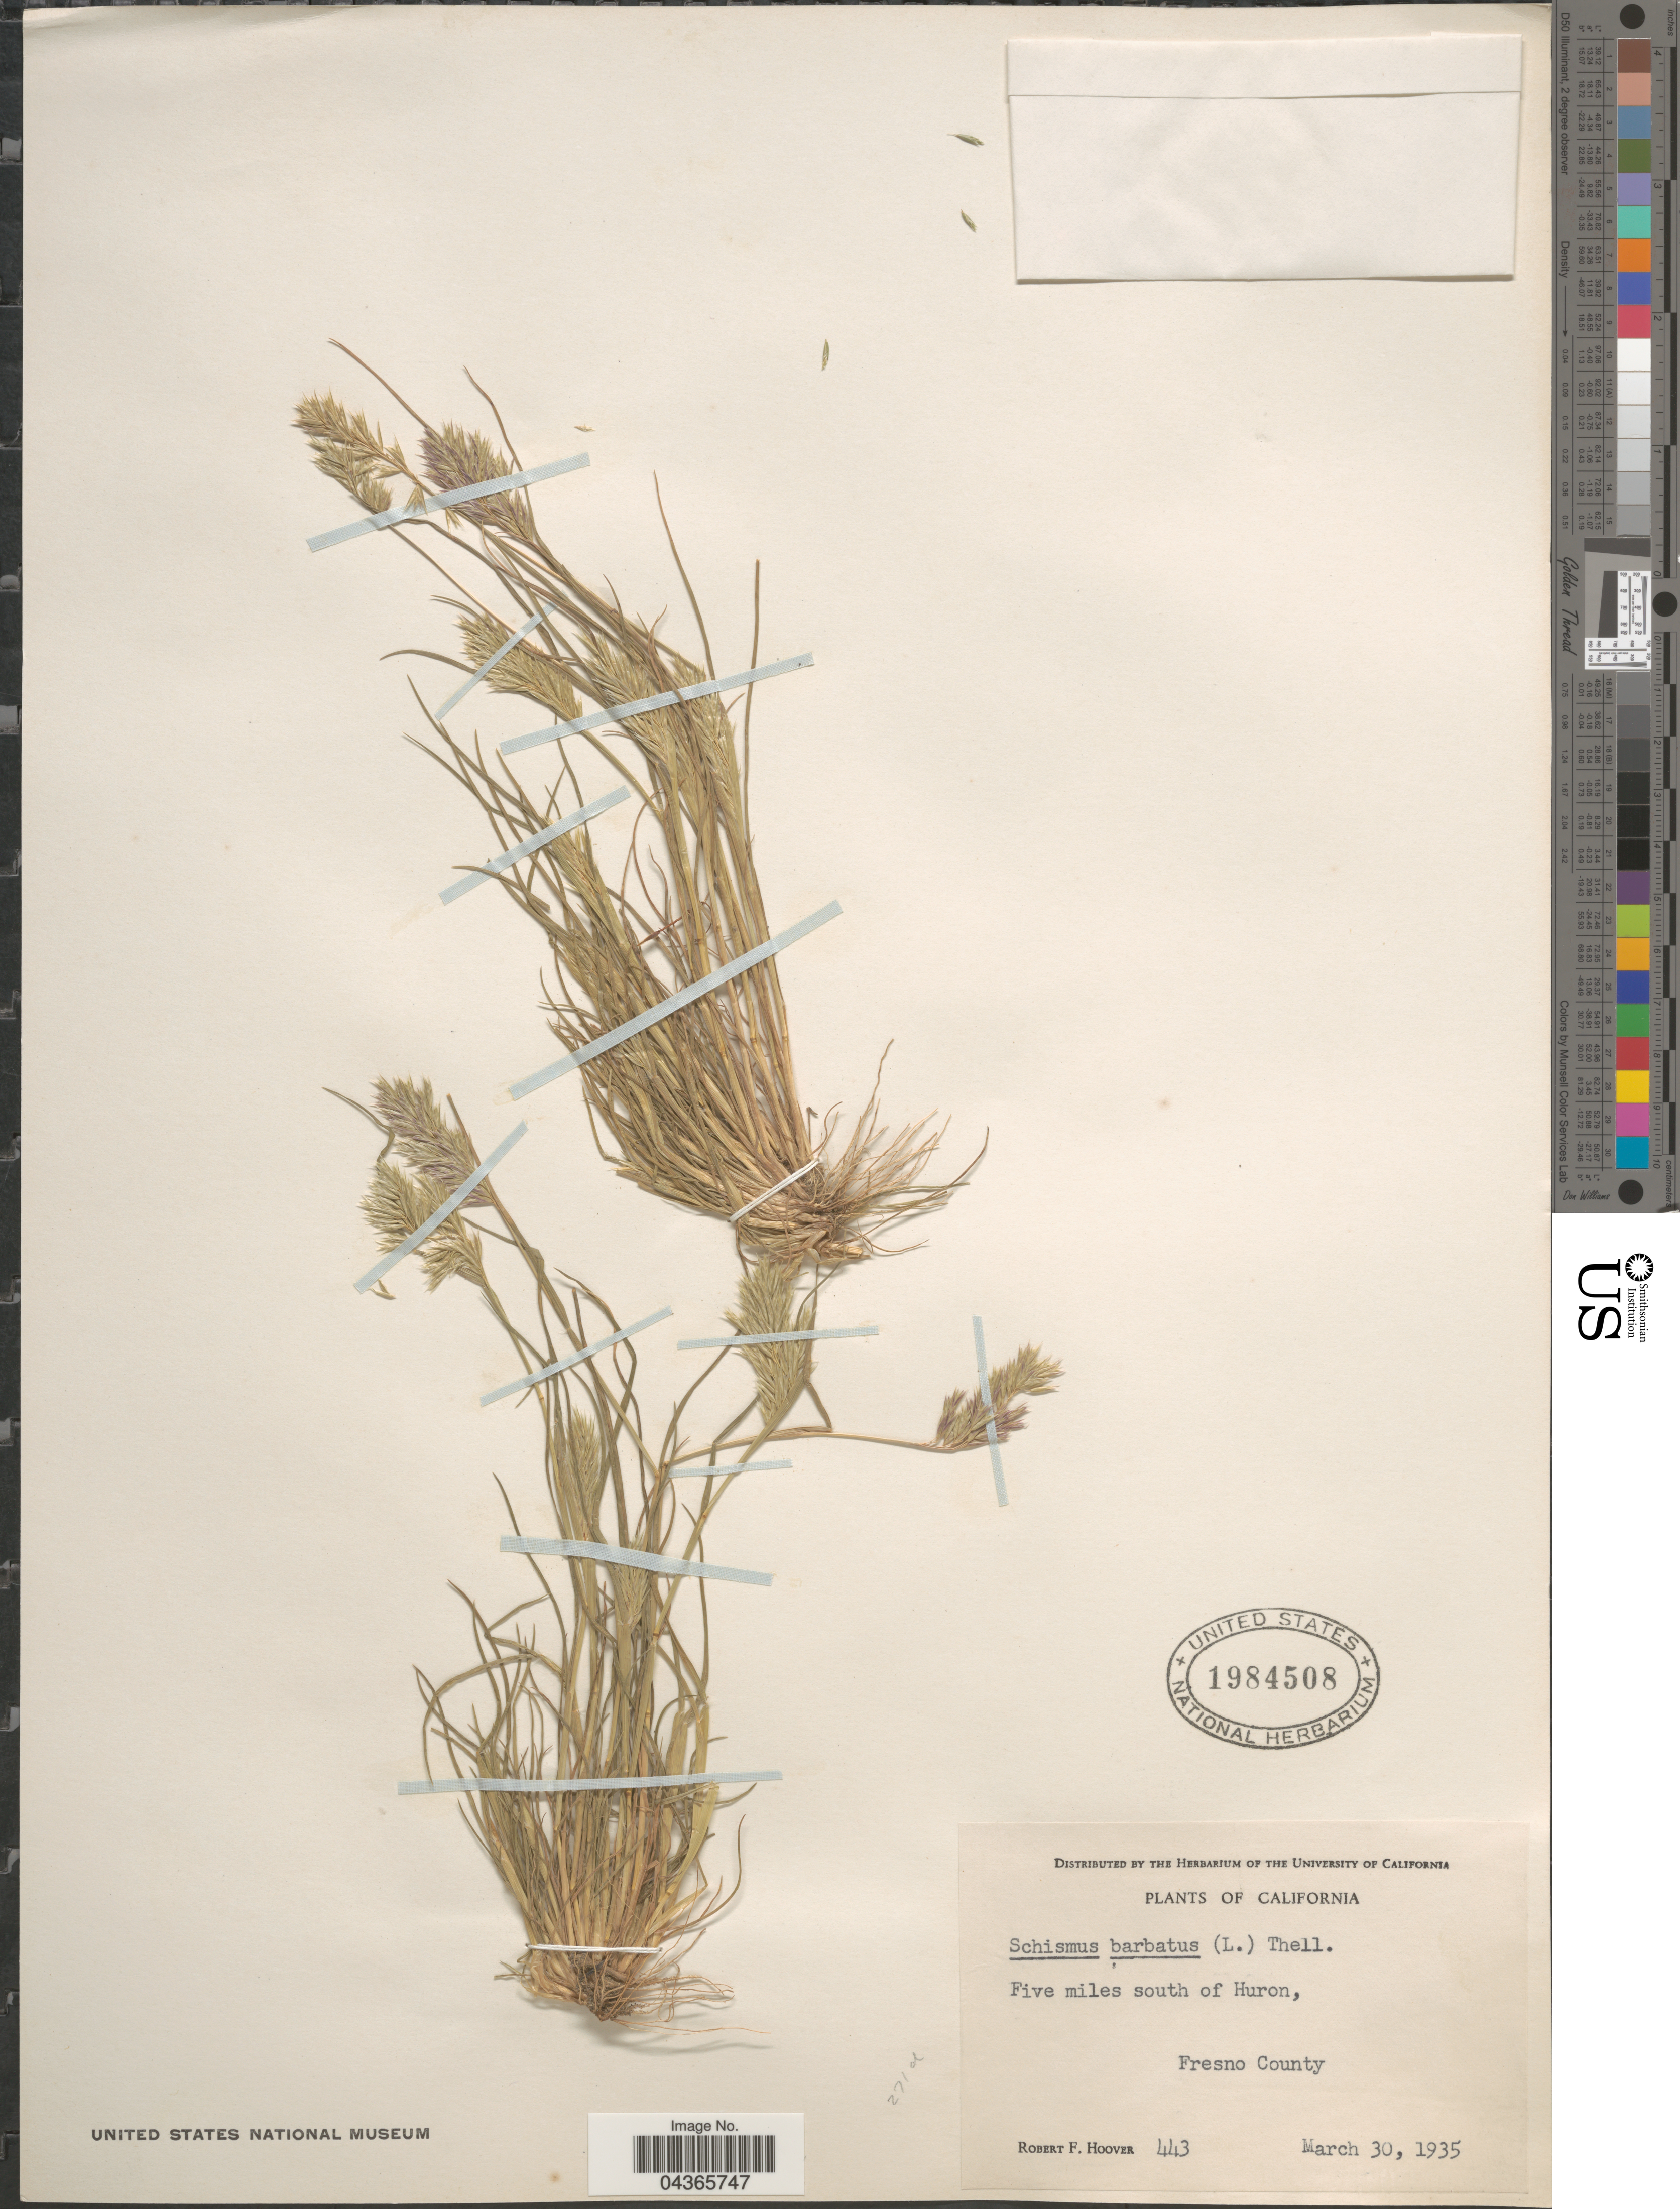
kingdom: Plantae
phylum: Tracheophyta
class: Liliopsida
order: Poales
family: Poaceae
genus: Schismus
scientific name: Schismus barbatus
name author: (L.) Thell.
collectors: R. F. Hoover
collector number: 443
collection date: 1935-03-30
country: United States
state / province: California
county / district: Fresno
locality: Five miles south of Huron, Fresno County.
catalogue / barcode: US 1984508